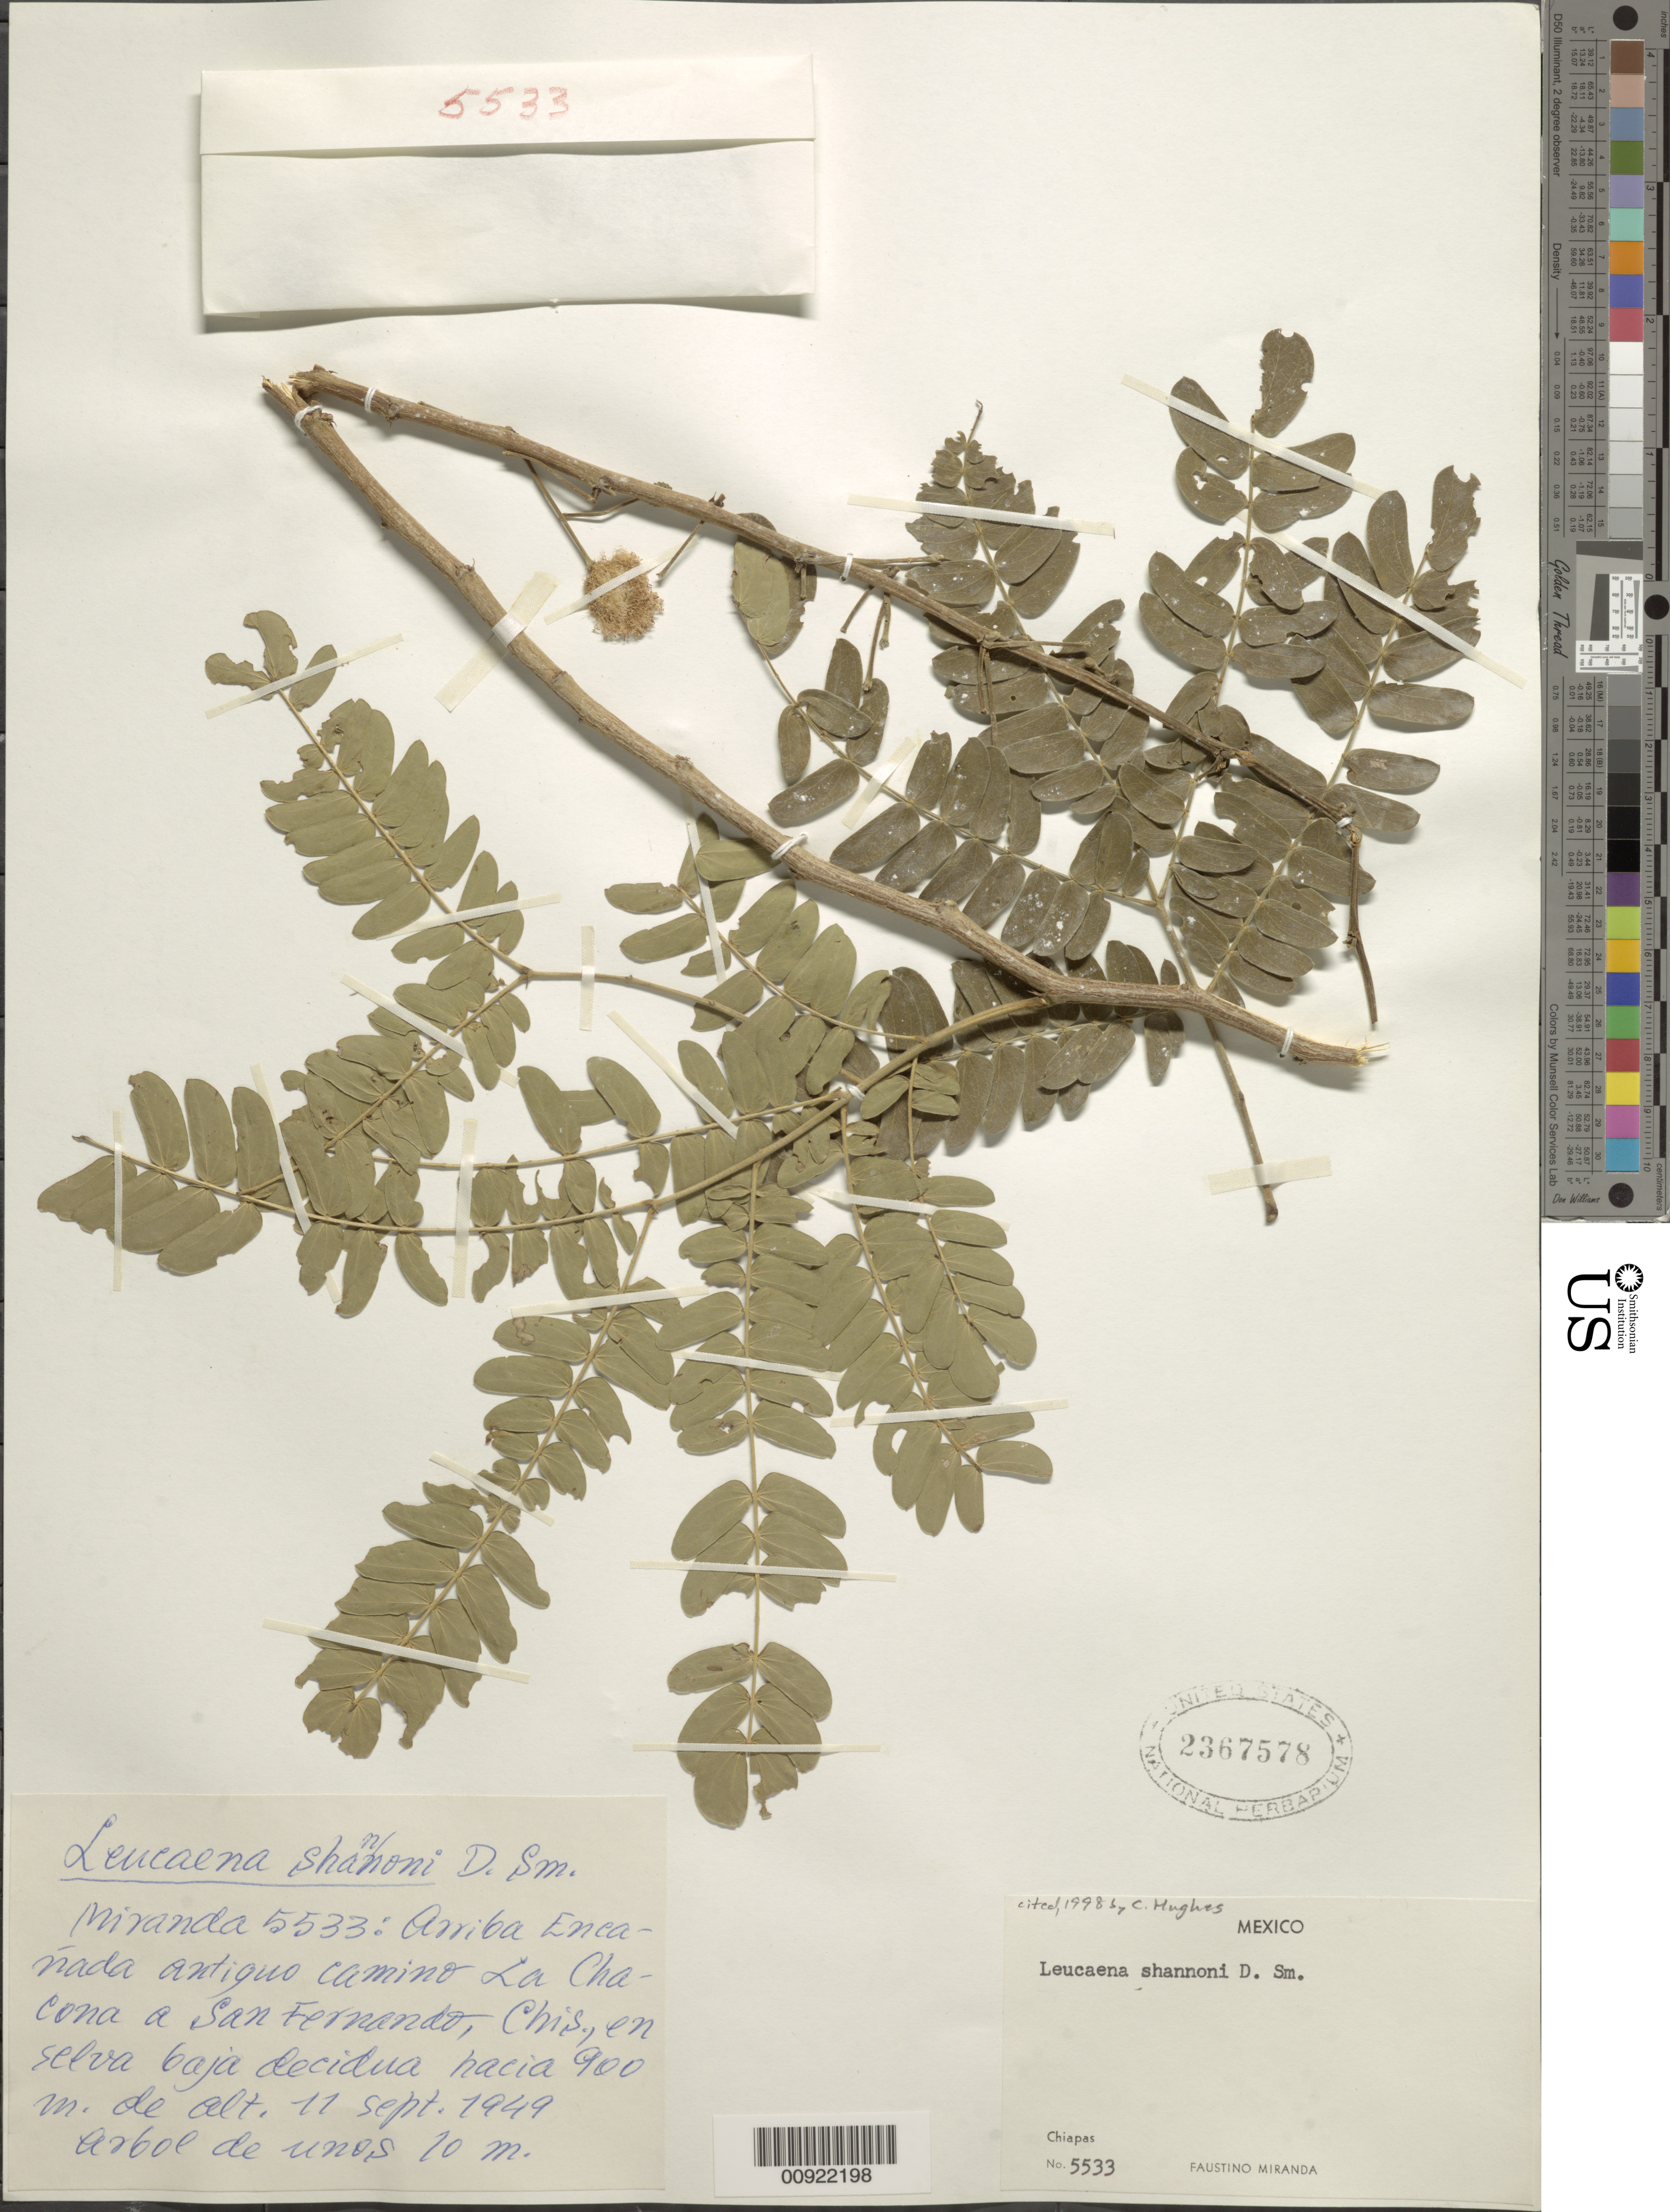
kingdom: Plantae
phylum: Tracheophyta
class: Magnoliopsida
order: Fabales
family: Fabaceae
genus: Leucaena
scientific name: Leucaena shannonii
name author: Donn. Sm.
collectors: Miranda G., F.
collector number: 5533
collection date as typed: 11 Sep 1949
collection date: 1949-09-11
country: Mexico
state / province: Chiapas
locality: Arriba Encañada antiguo camino La Chacona a San Fernando, Chiapas.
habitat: En selva baja decidua.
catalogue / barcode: US 2367578